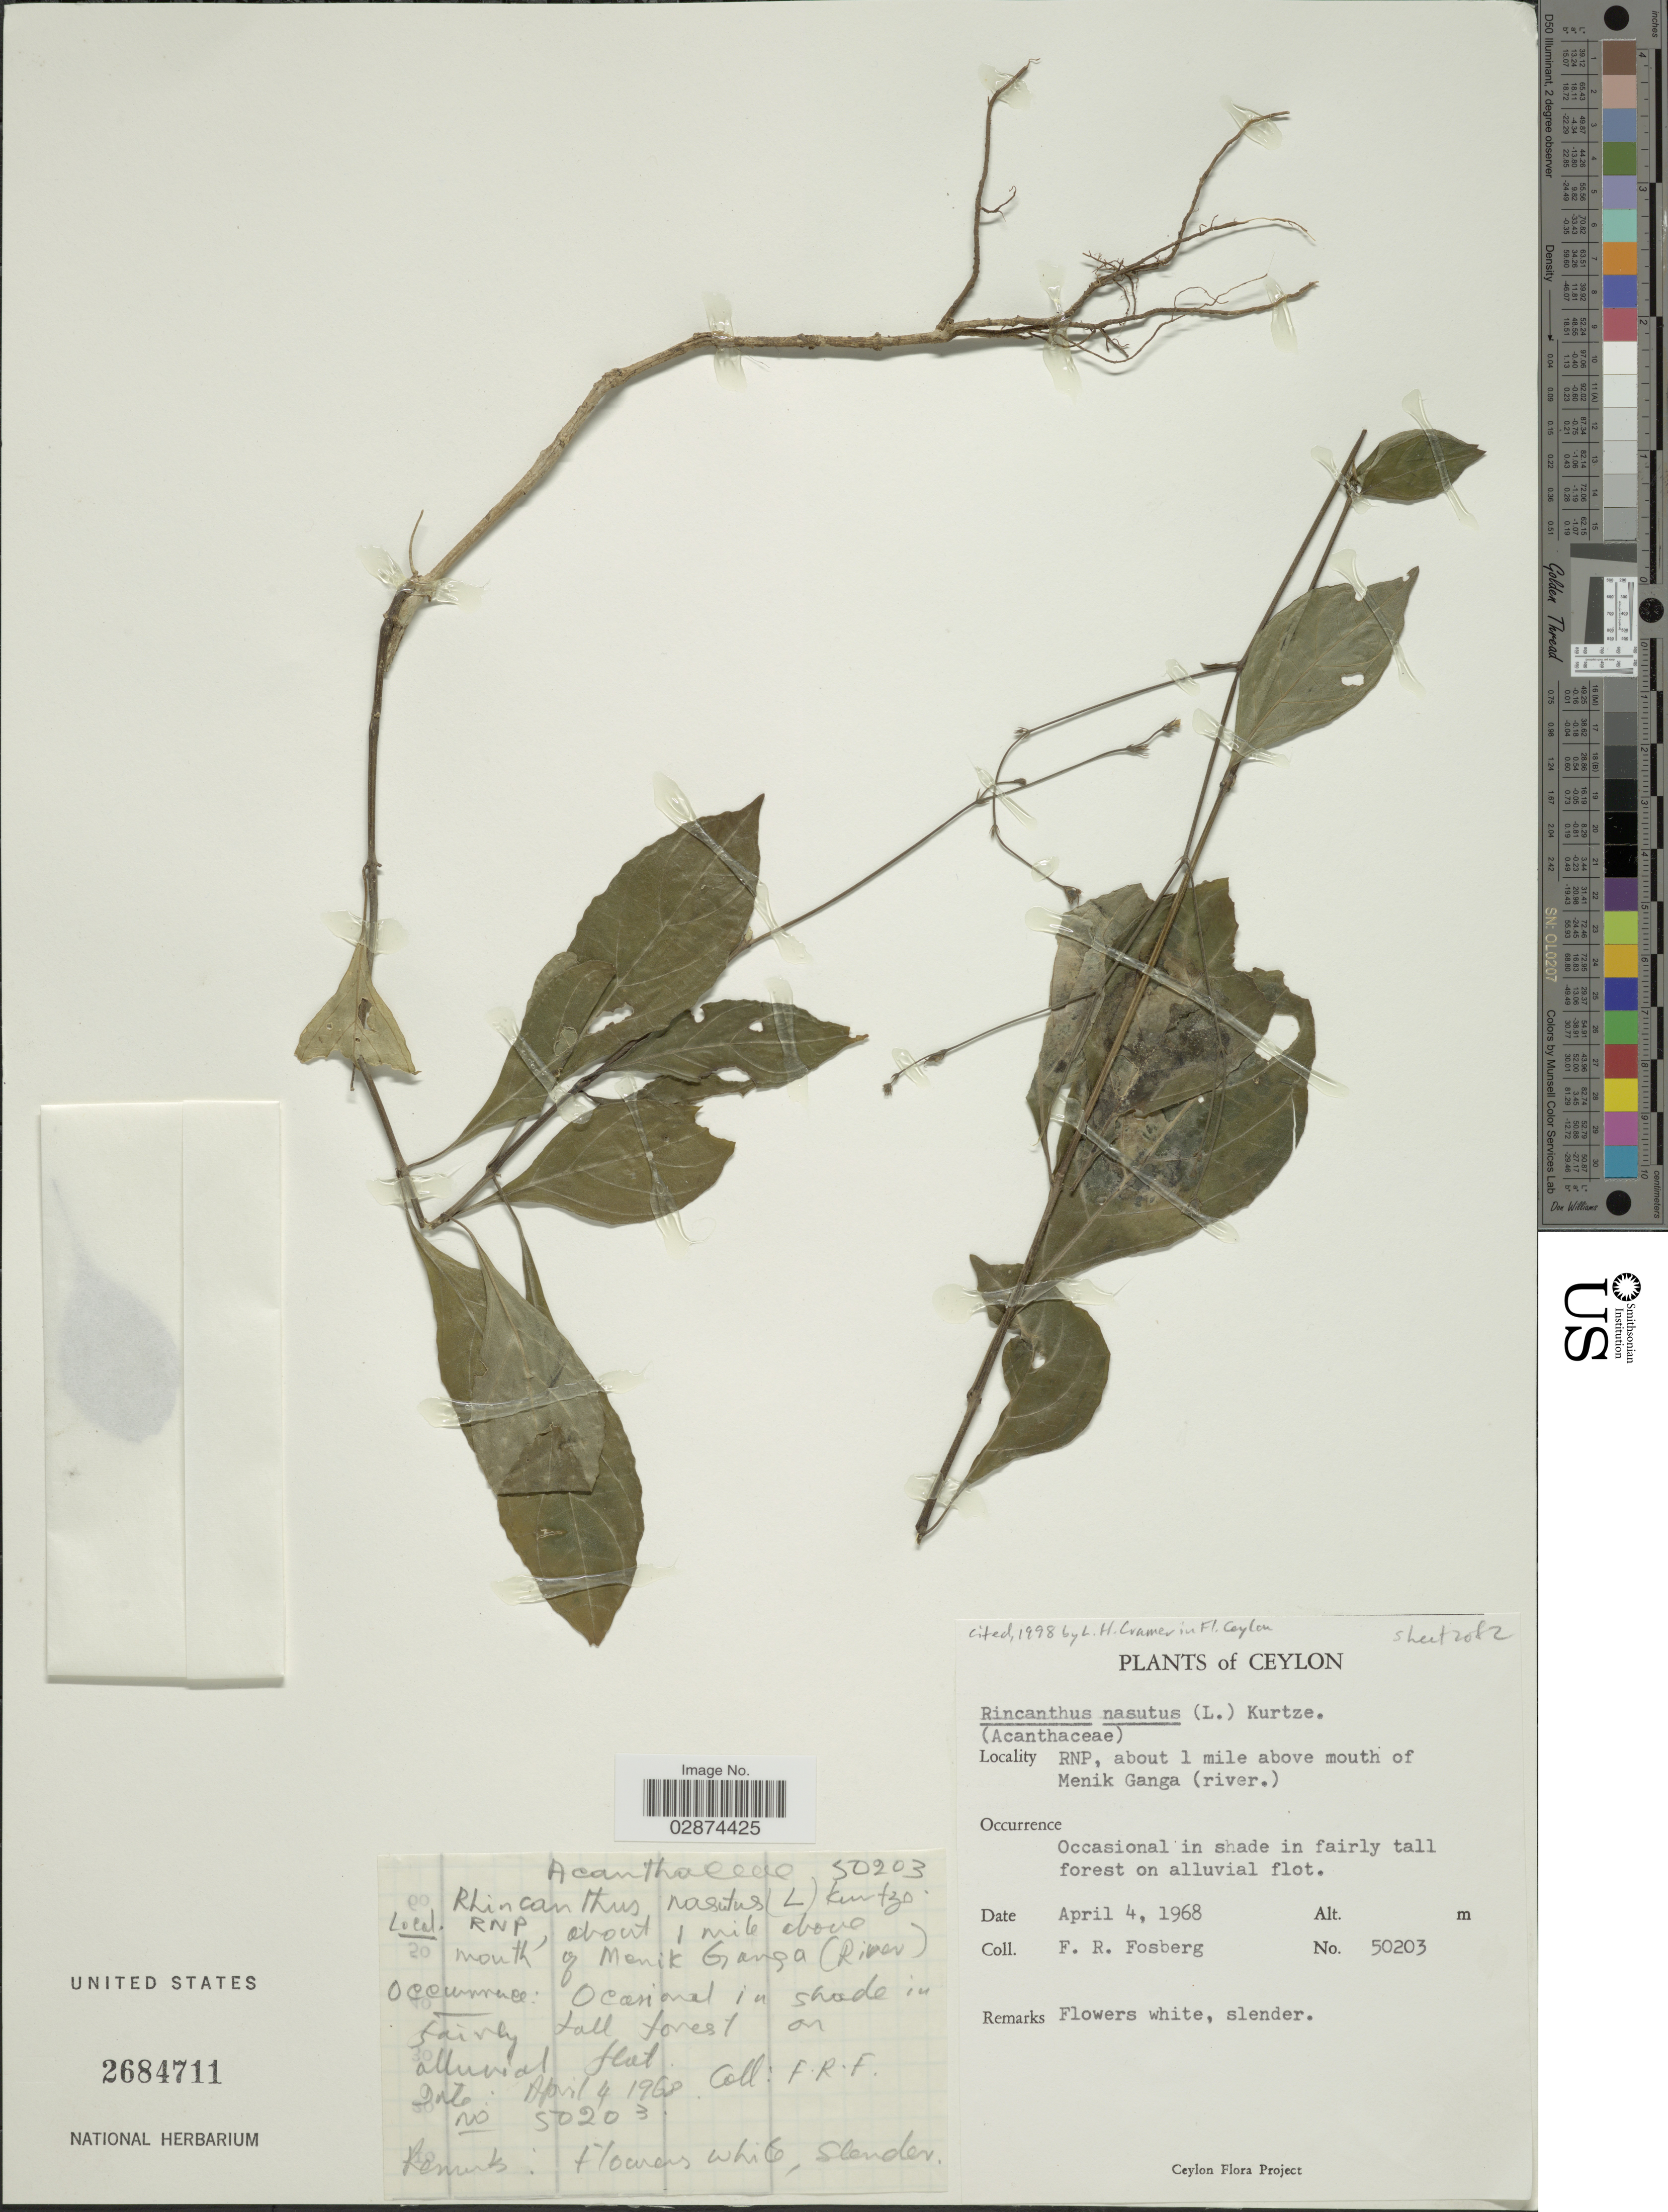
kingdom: Plantae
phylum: Tracheophyta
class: Magnoliopsida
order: Lamiales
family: Acanthaceae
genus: Rhinacanthus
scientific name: Rhinacanthus nasutus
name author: (L.) Kurz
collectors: F. R. Fosberg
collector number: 50203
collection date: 1968-04-04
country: Sri Lanka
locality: Ceylon. RNP, about 1 miles above mouth of Menik Ganga (river.).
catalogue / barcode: US 2684711